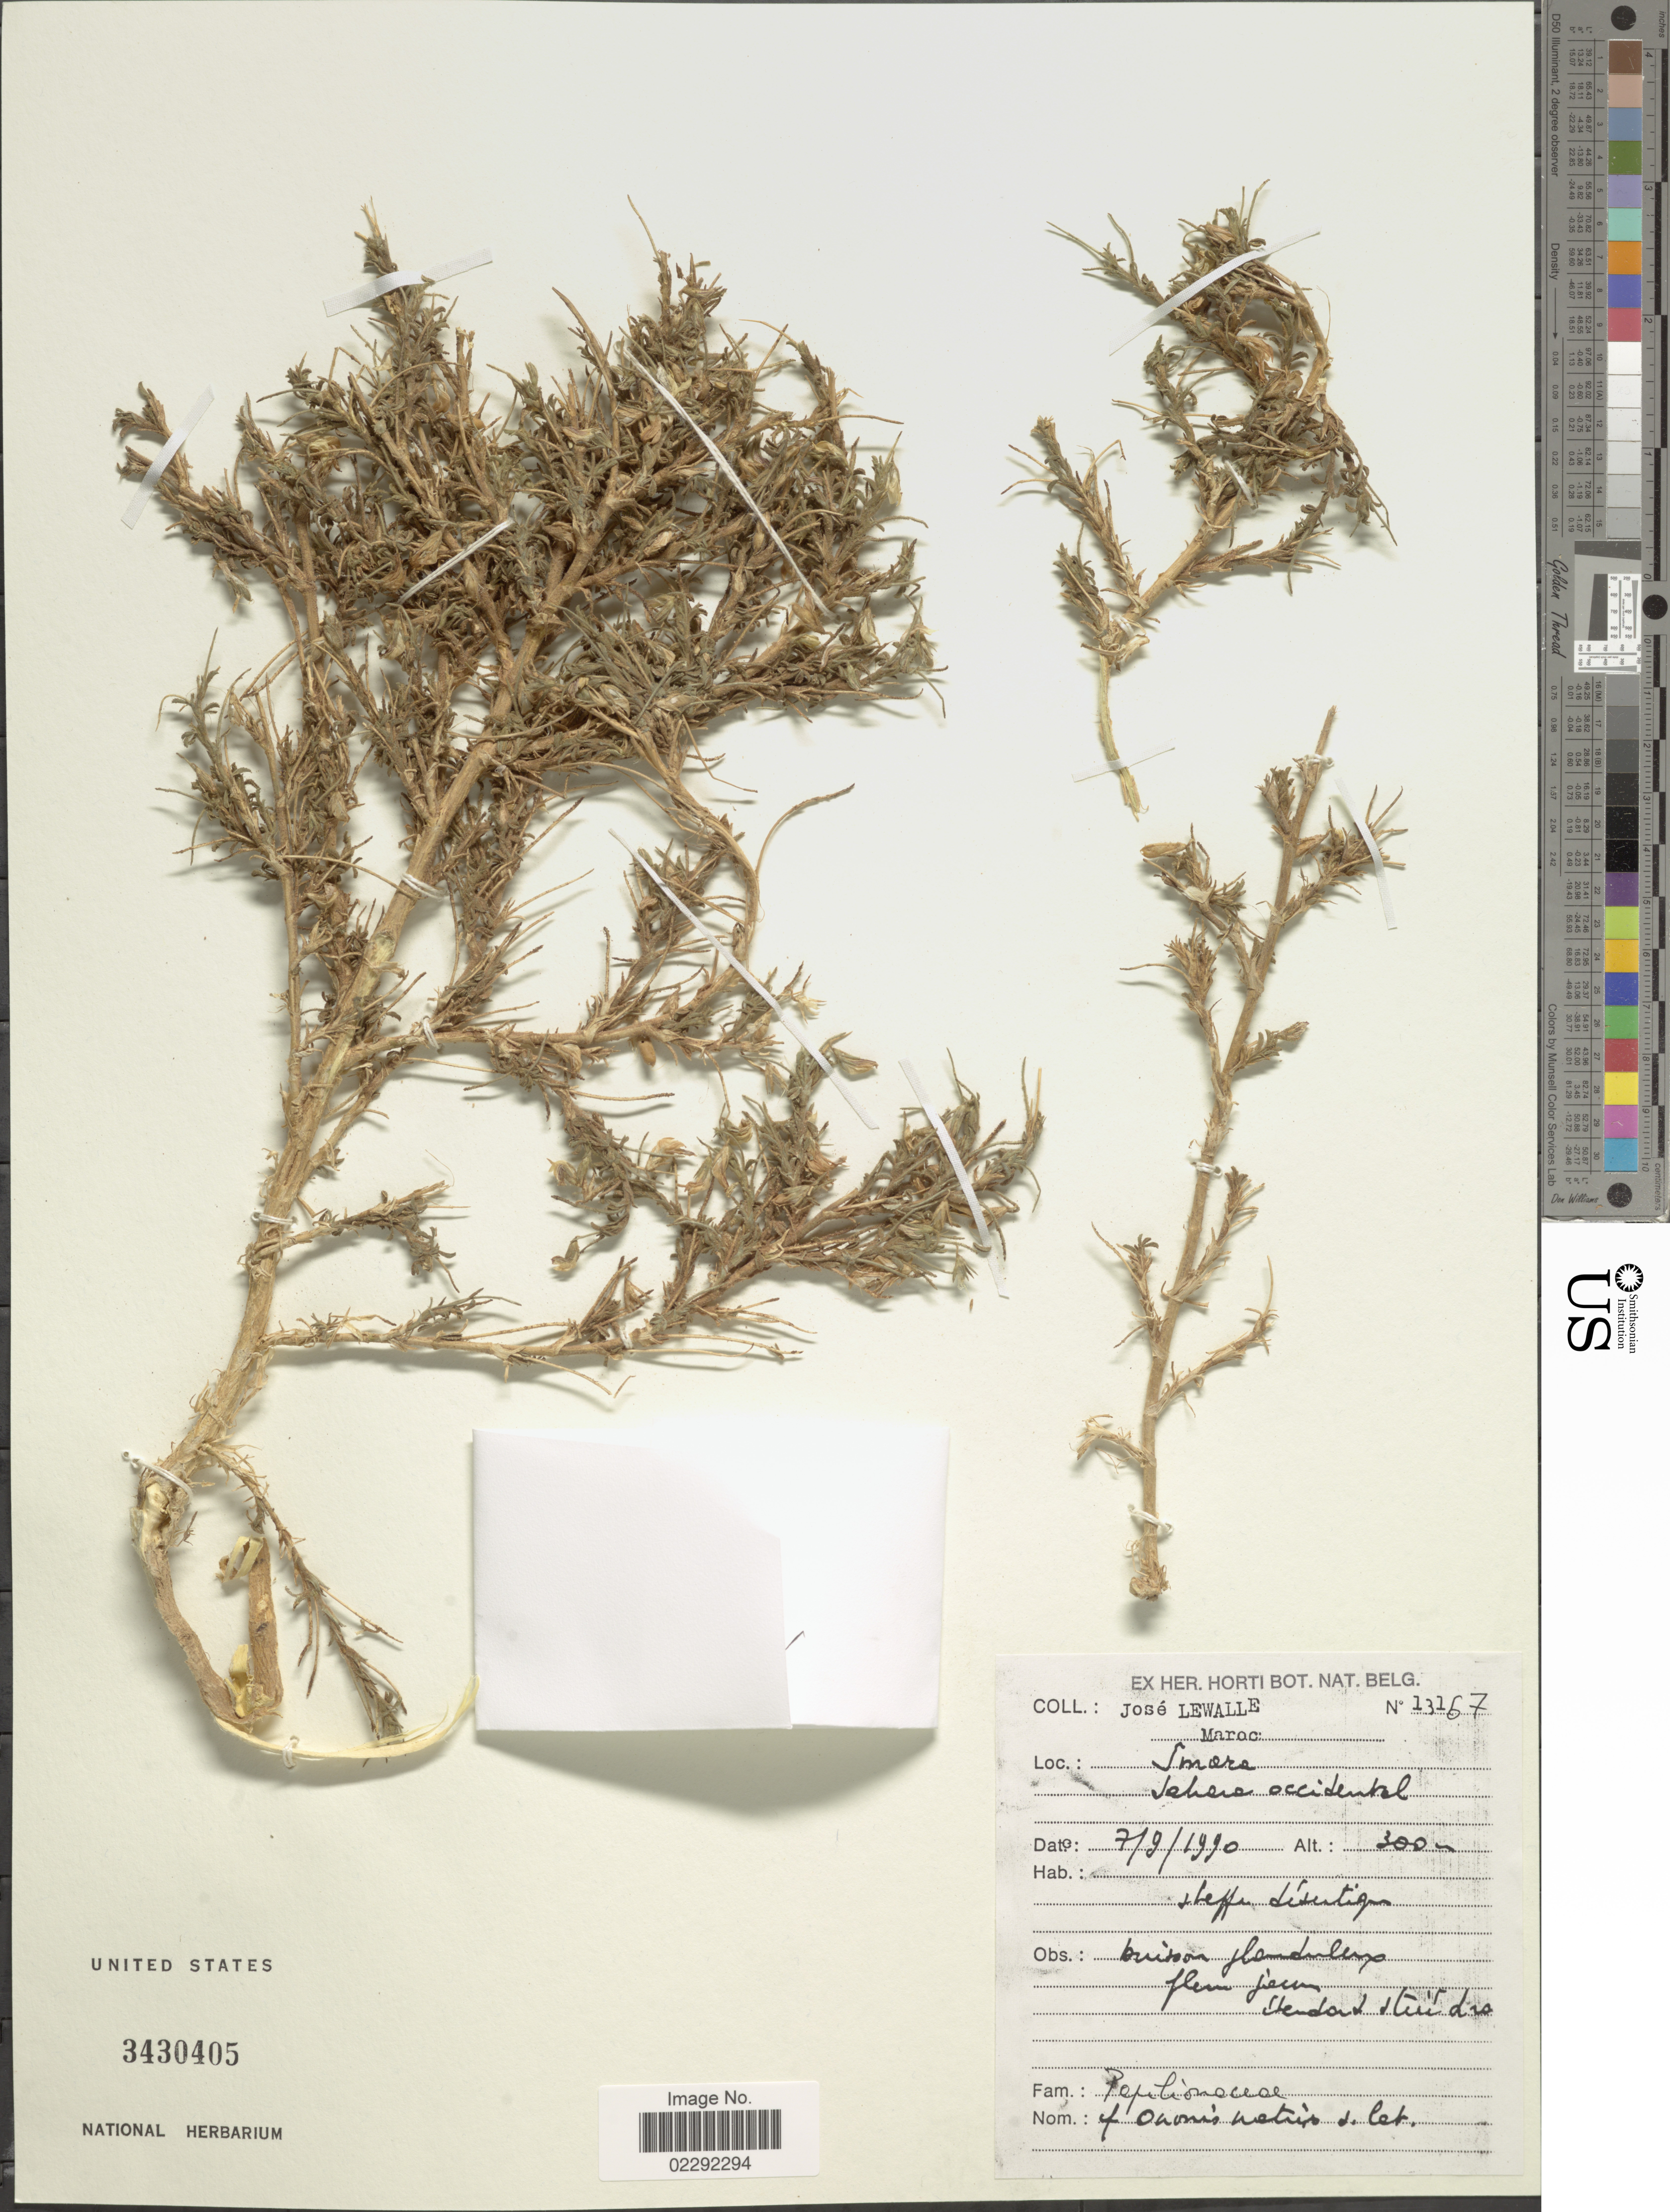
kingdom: Plantae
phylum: Tracheophyta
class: Magnoliopsida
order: Fabales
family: Fabaceae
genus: Ononis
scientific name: Ononis natrix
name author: L.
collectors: J. Lewalle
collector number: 13167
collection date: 1990-09-07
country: Morocco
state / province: Guelmim-Es Smara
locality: Smara. Sehere occidental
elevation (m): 300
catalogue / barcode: US 3430405